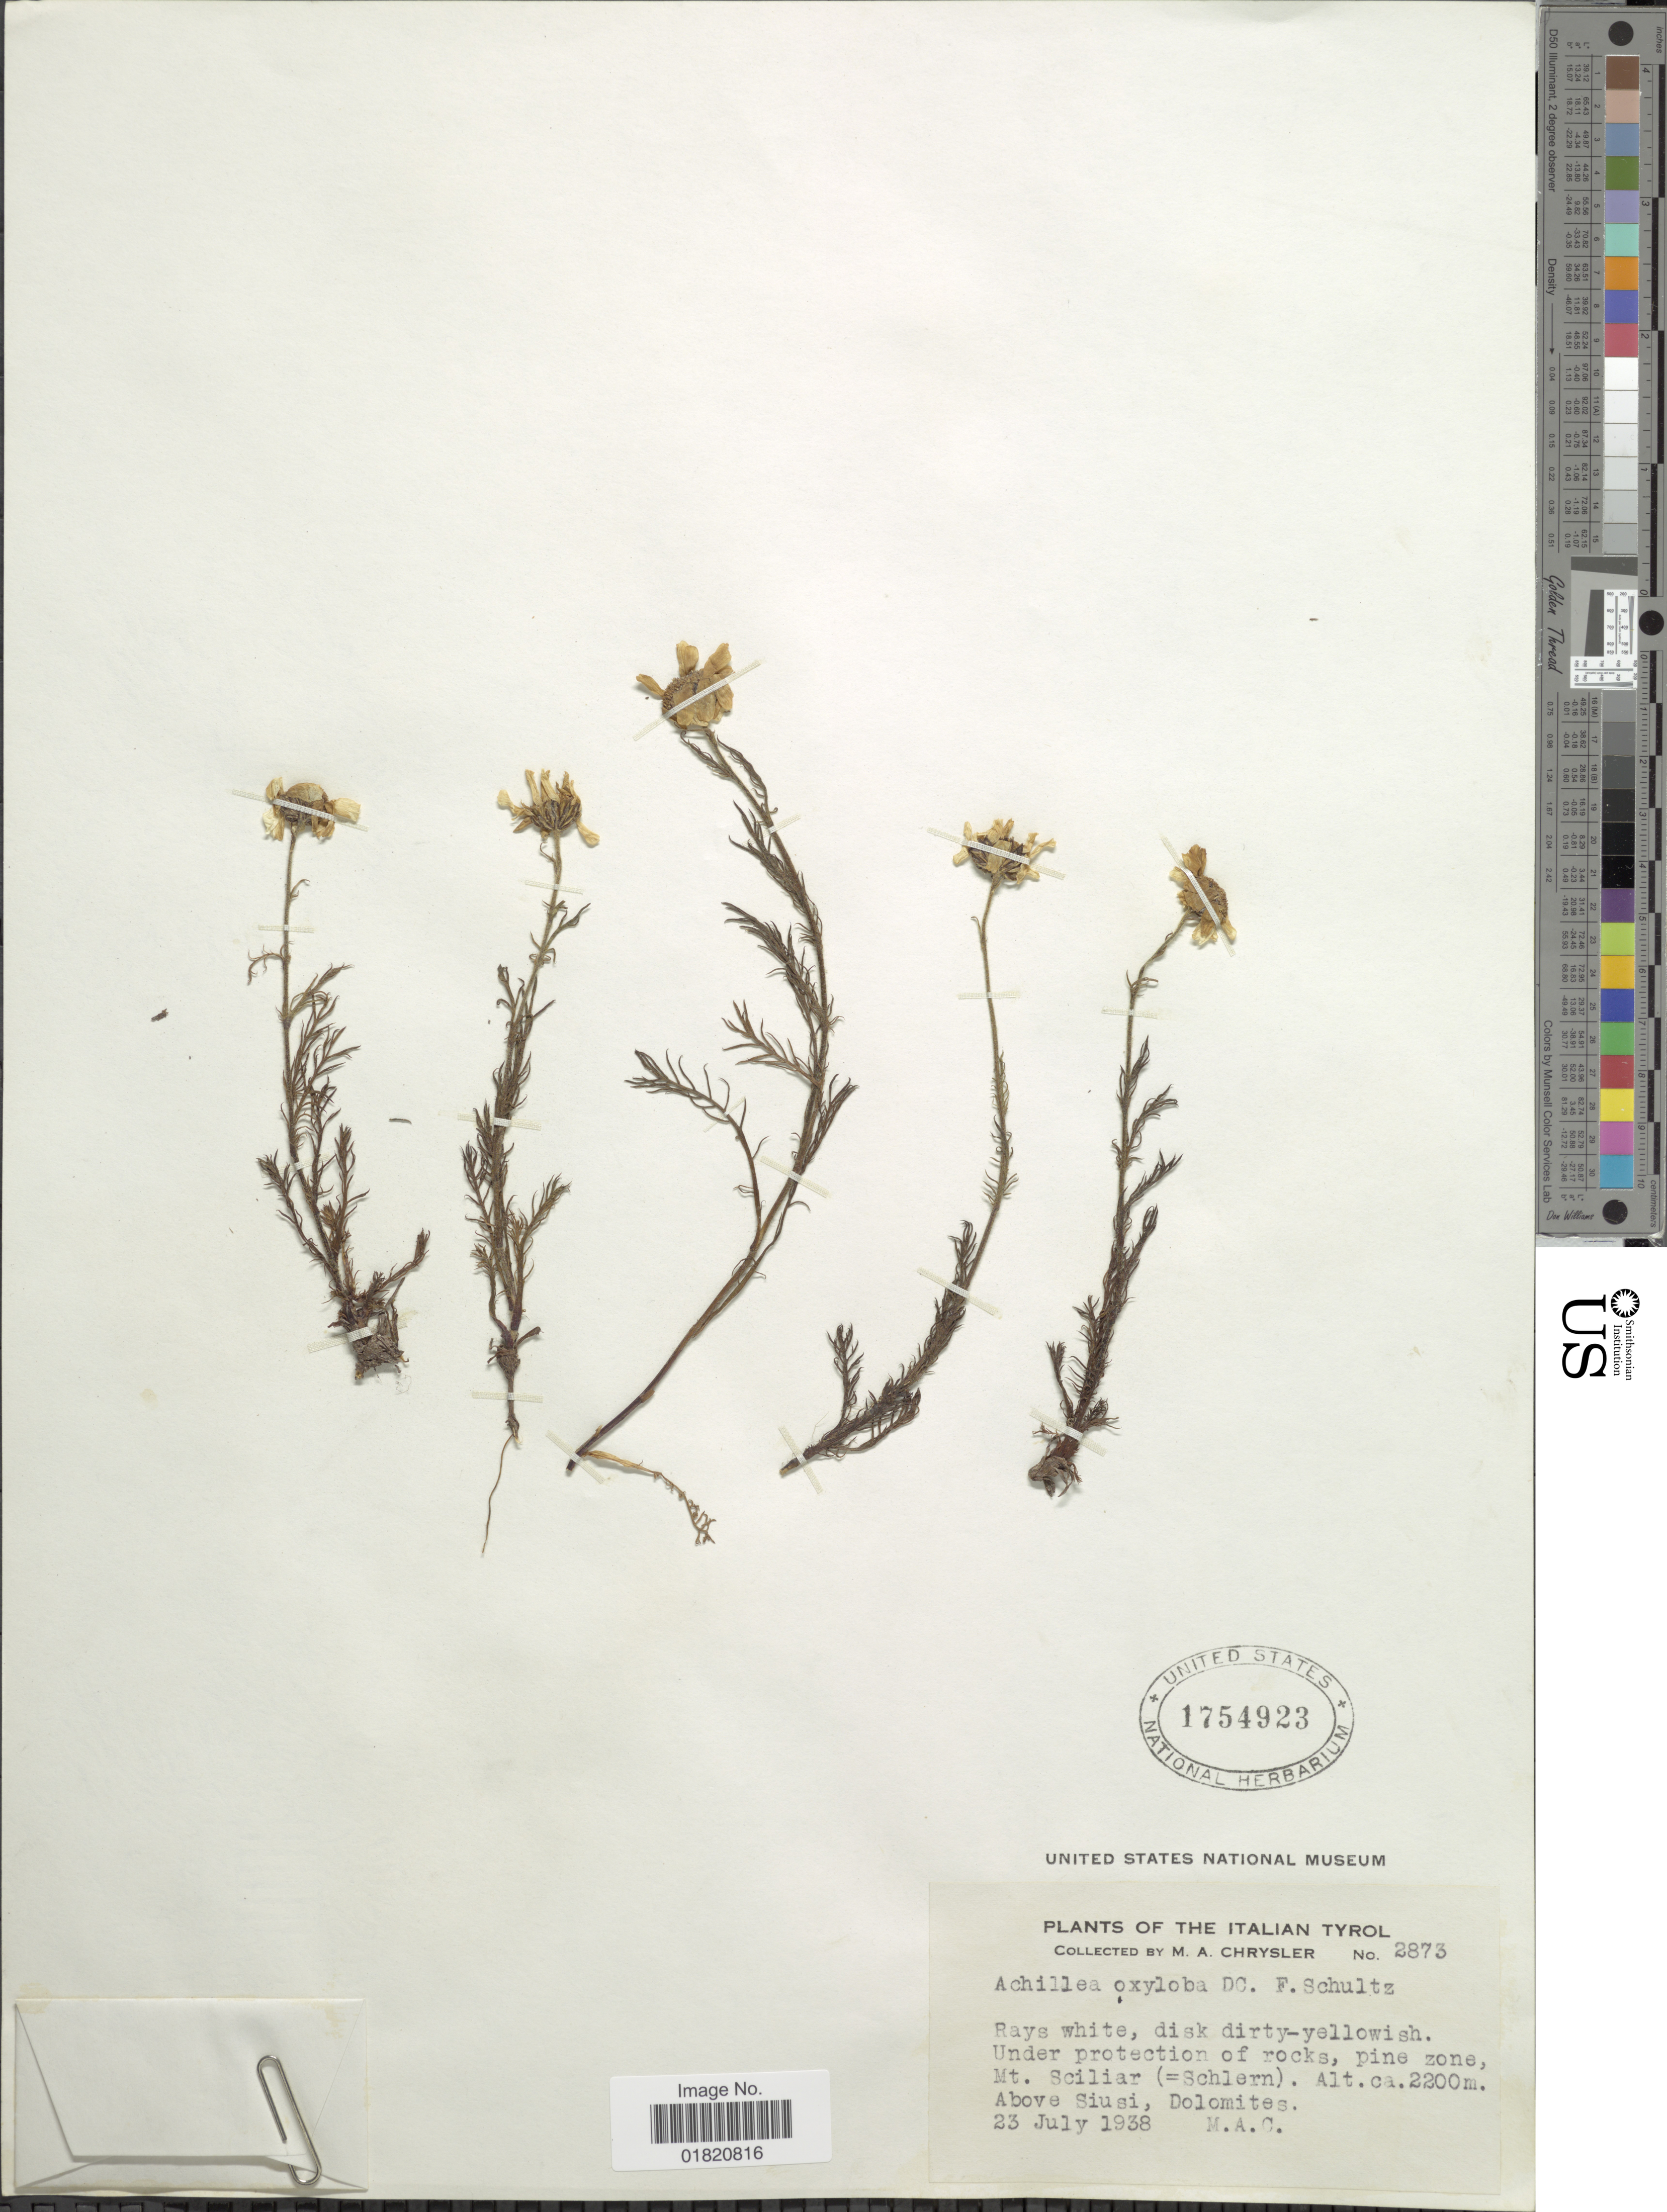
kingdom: Plantae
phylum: Tracheophyta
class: Magnoliopsida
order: Asterales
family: Asteraceae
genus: Achillea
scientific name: Achillea oxyloba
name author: (DC.) Sch. Bip.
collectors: M. A. Chrysler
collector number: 2873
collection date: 1938-07-23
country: Italy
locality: Italian Tyrol. Mt. Sciliar (=Schlern). Above Siusi, Dolomites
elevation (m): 2200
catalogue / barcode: US 1754923